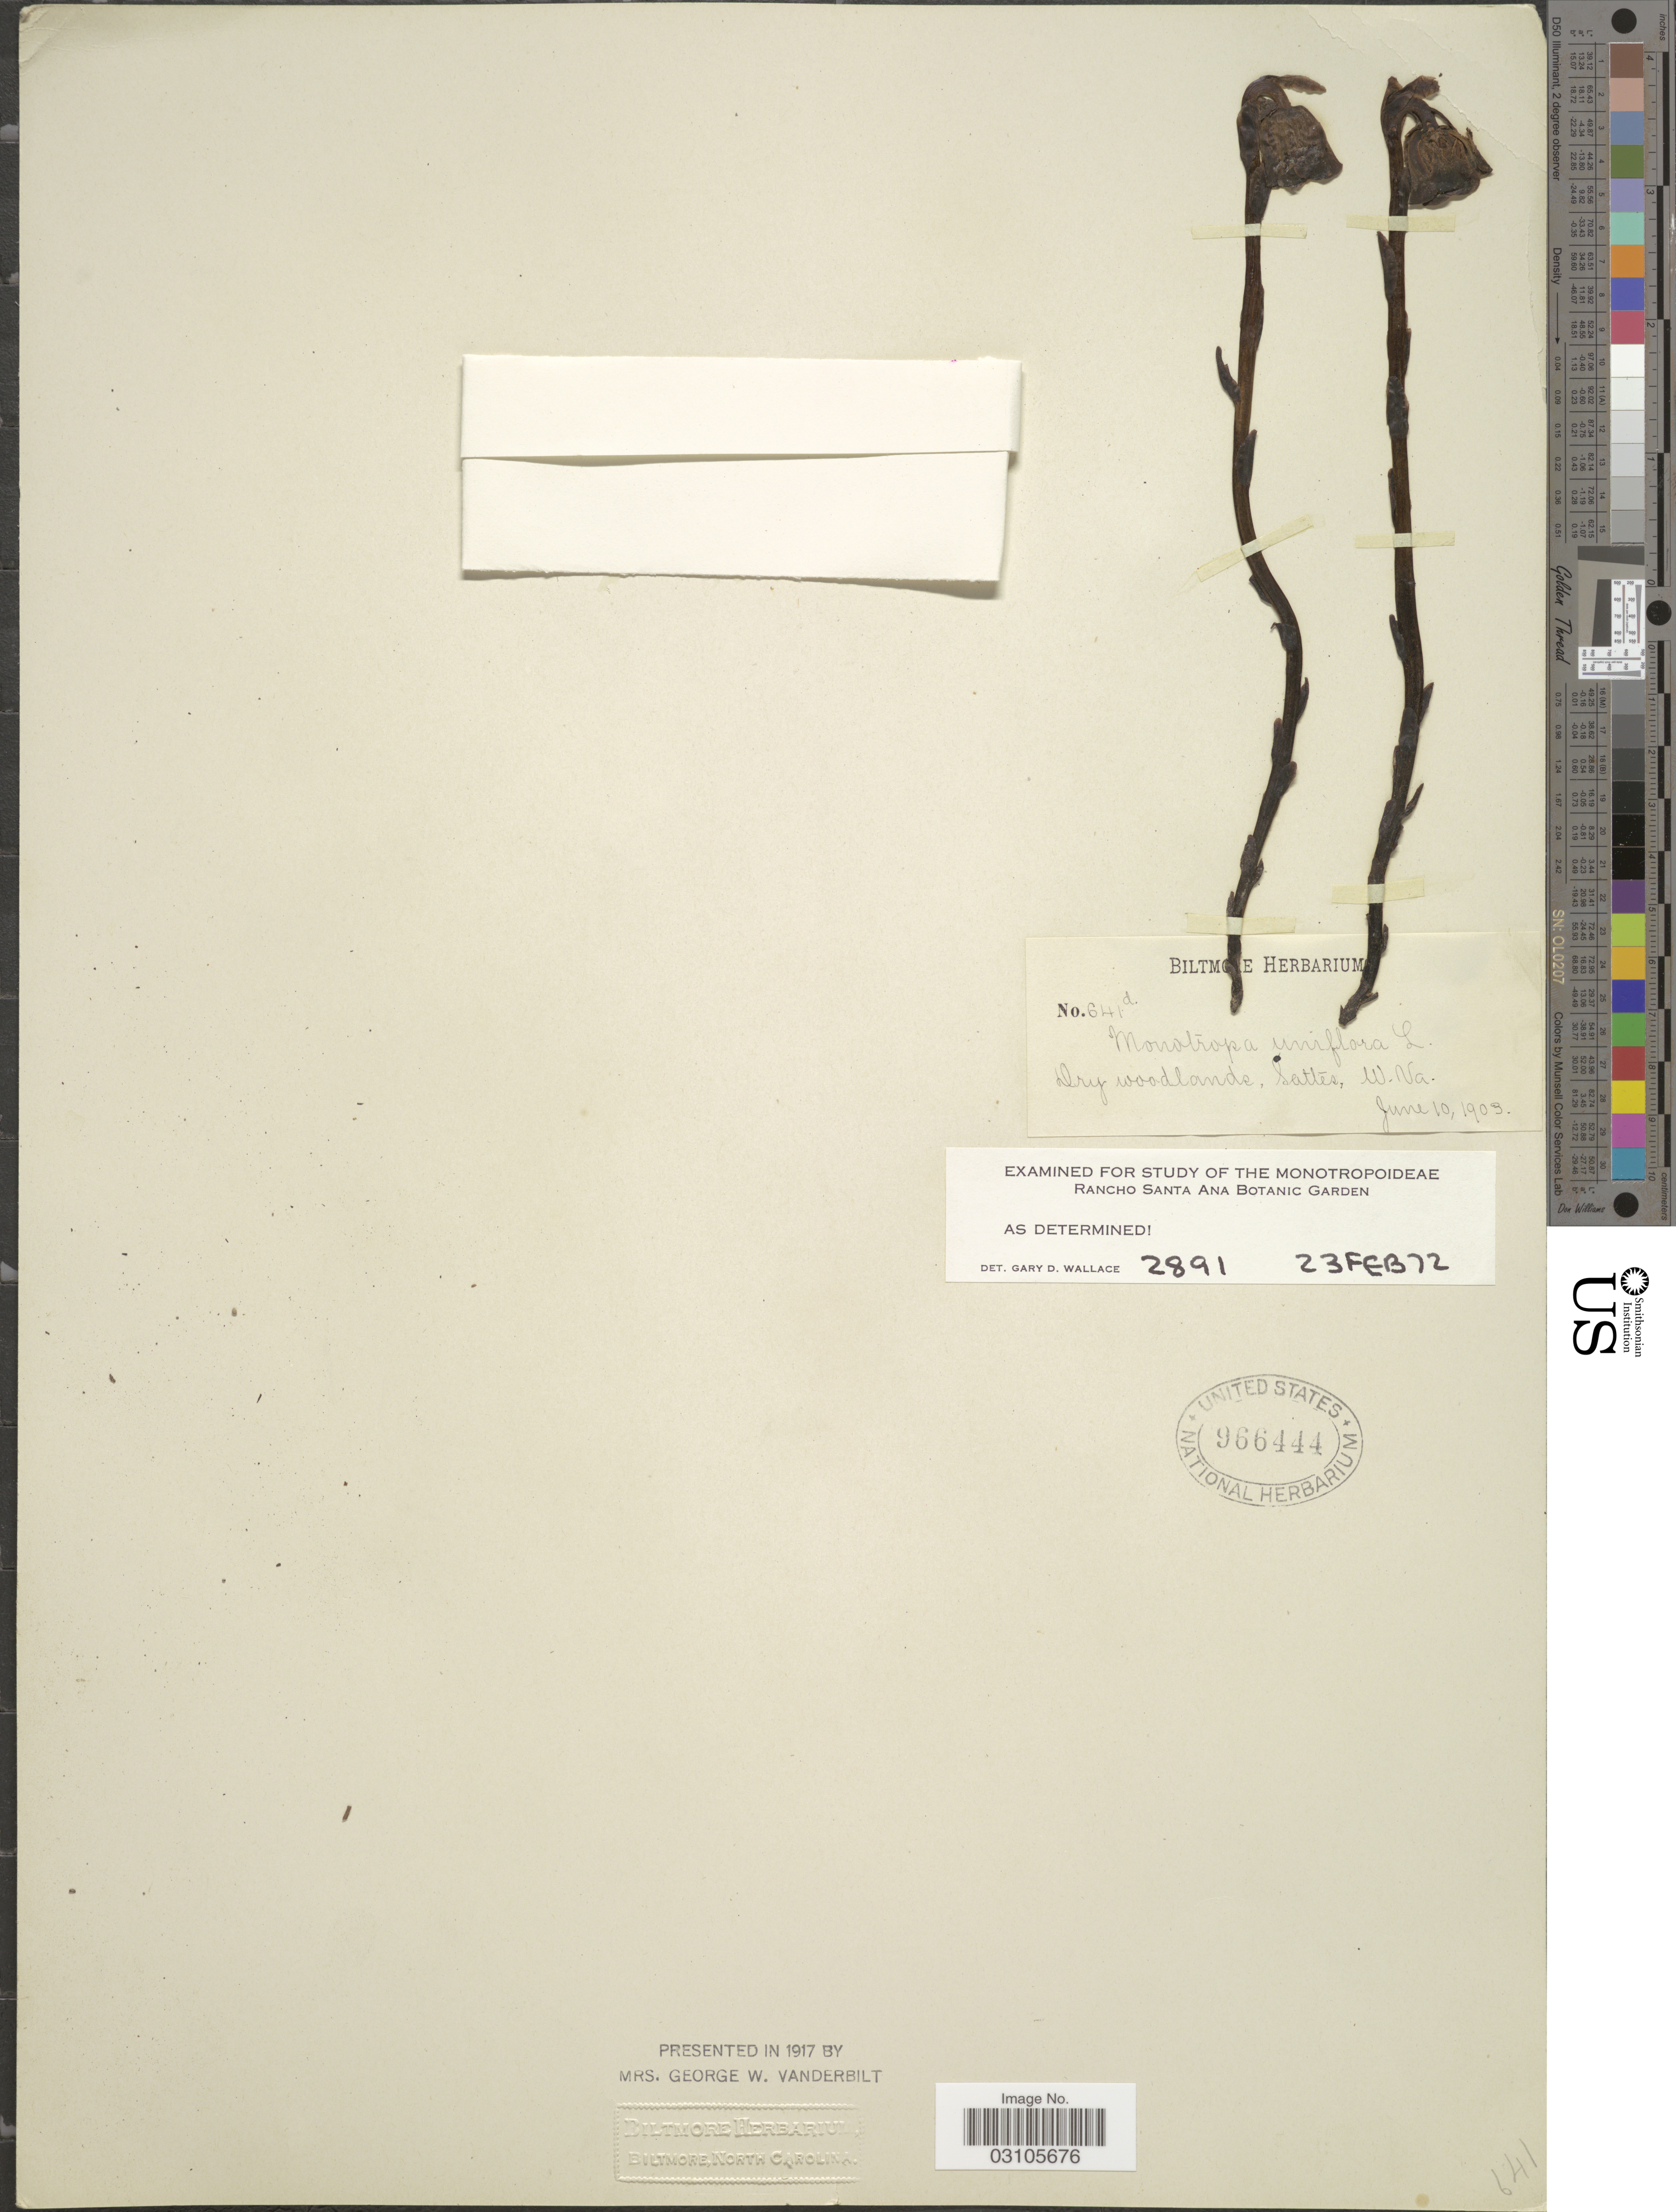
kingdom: Plantae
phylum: Tracheophyta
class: Magnoliopsida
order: Ericales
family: Ericaceae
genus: Monotropa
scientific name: Monotropa uniflora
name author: L.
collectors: ex herb. Biltmore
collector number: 641d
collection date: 1903-06-10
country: United States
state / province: West Virginia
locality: Sattes.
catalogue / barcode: US 966444